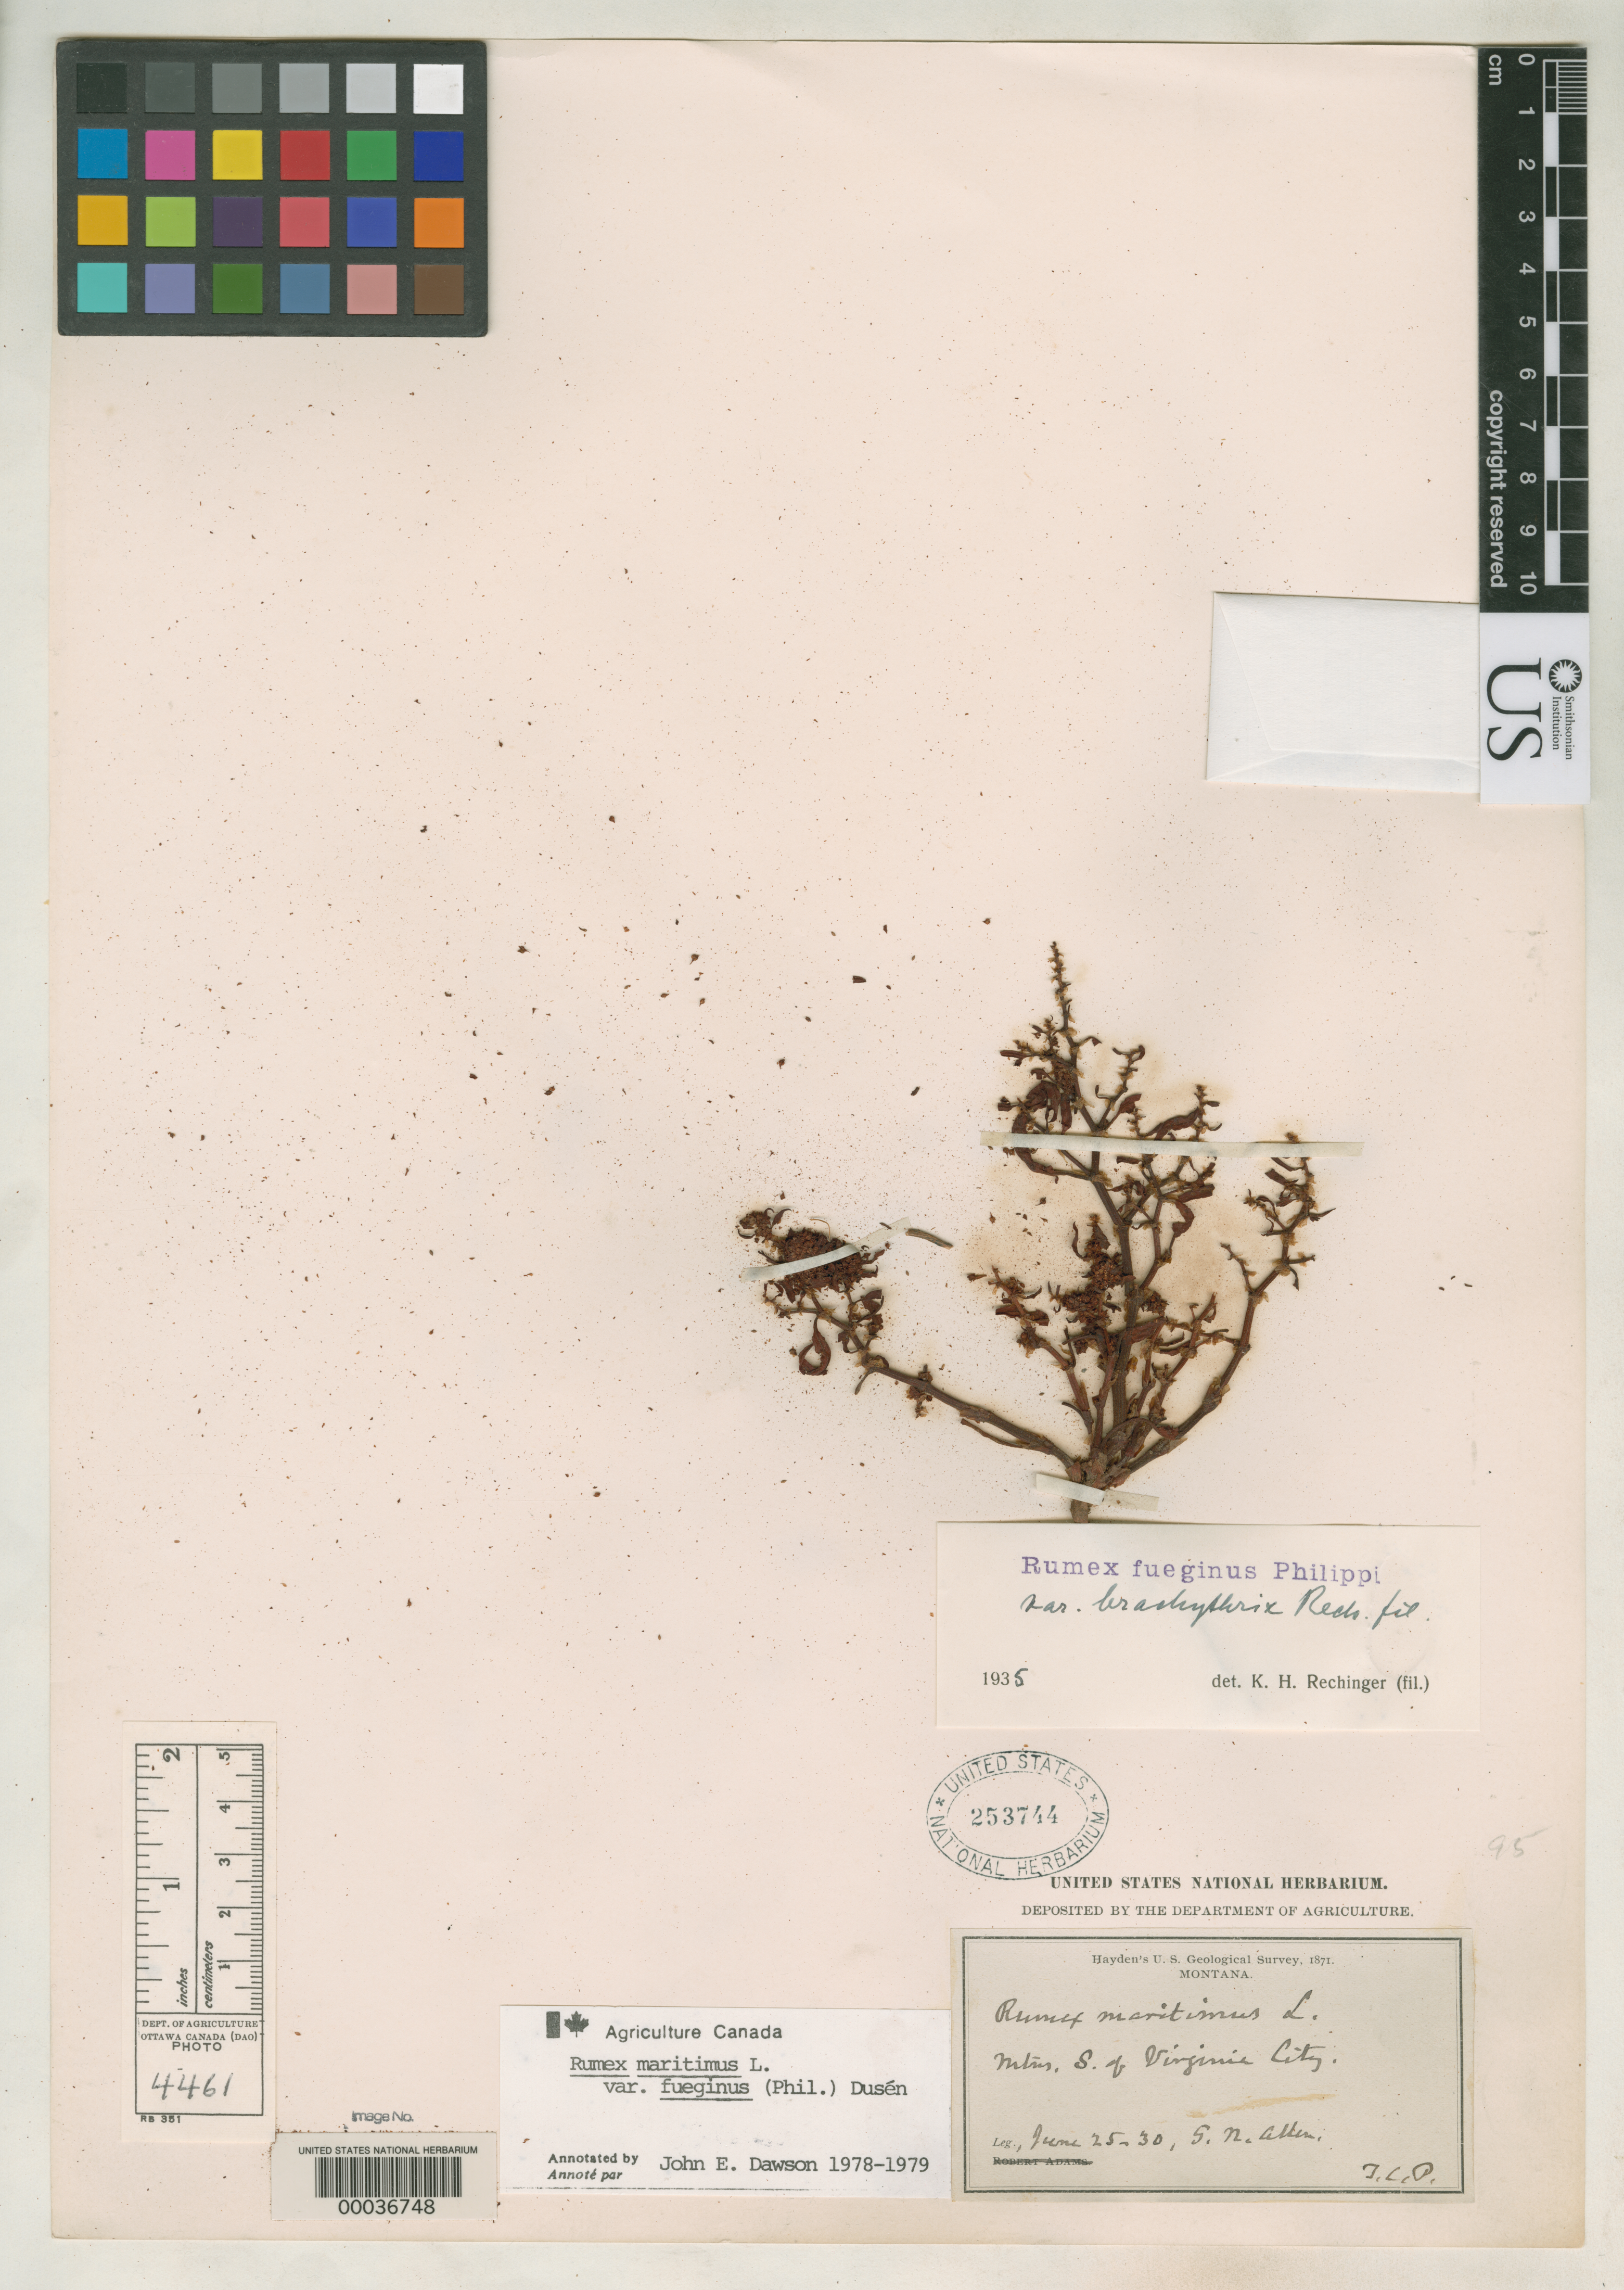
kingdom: Plantae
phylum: Tracheophyta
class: Magnoliopsida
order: Caryophyllales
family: Polygonaceae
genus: Rumex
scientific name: Rumex fueginus var. brachythrix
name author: Rech. f.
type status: Type Collection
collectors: G. N. Allen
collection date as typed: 25 Jun 1871 to 30 Jun 1871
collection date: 1871-06-25/1871-06-30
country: United States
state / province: Montana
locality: Mountains S of Virginia City.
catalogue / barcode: US 253744